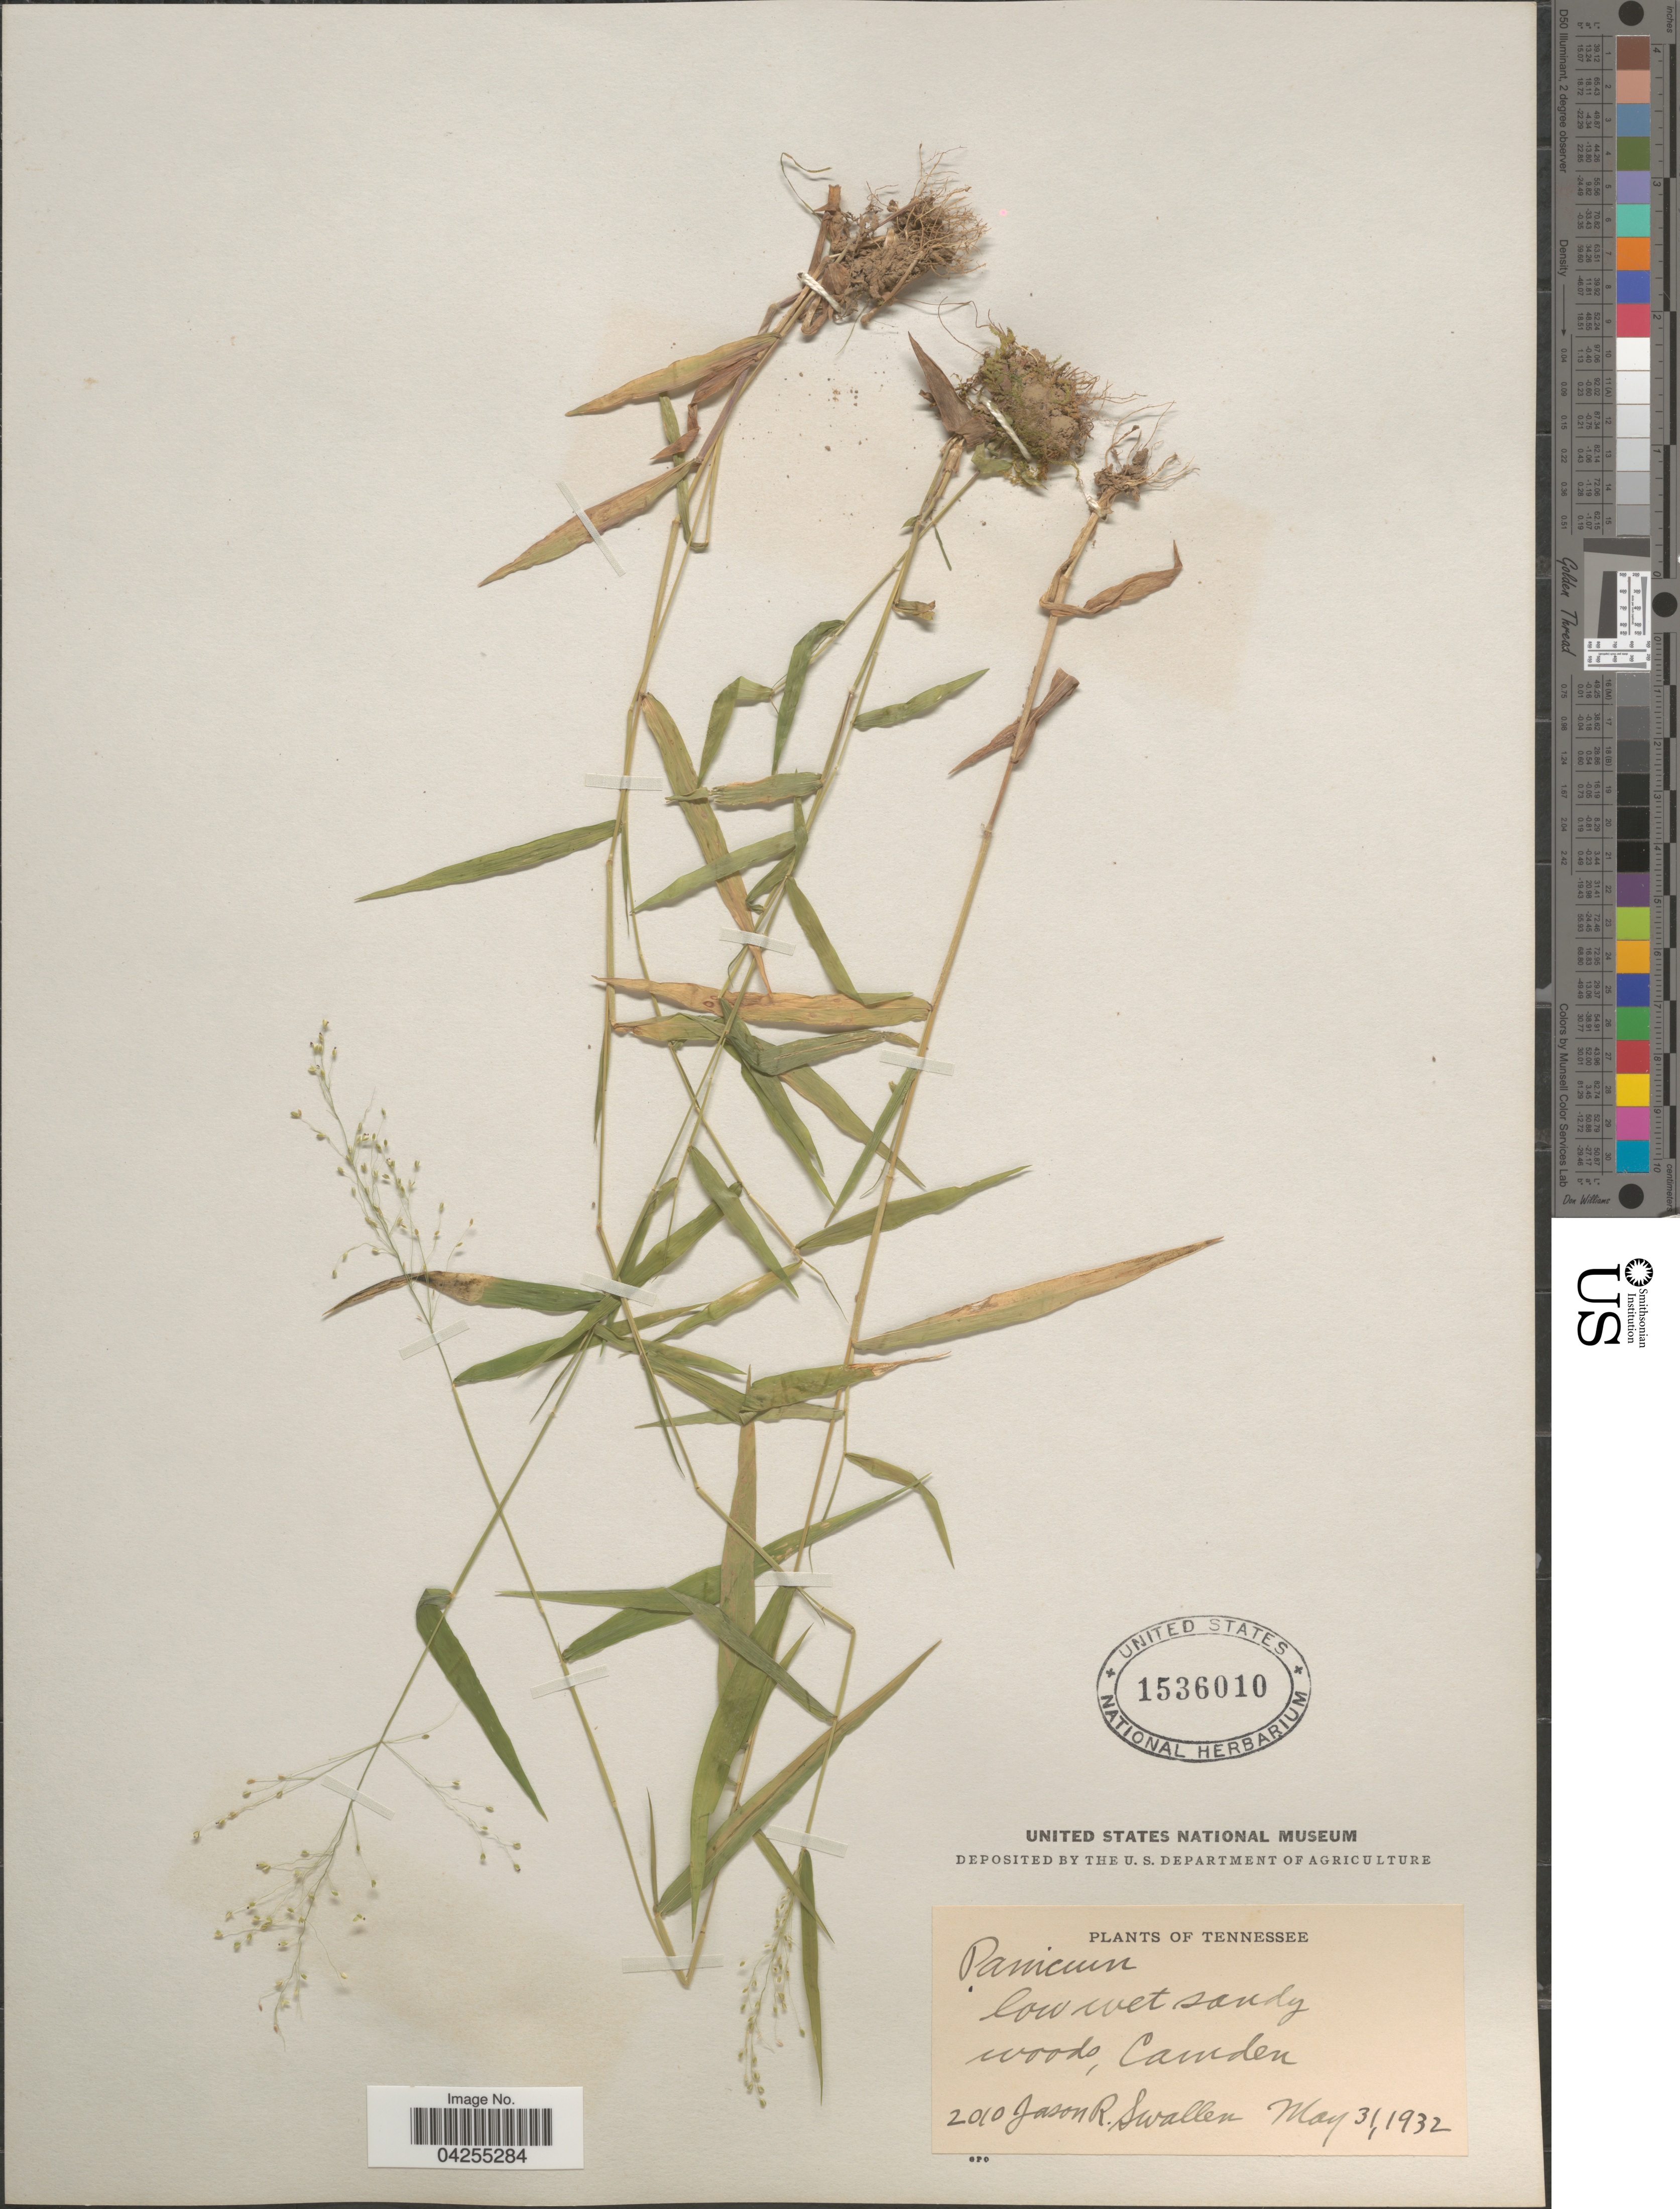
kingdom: Plantae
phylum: Tracheophyta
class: Liliopsida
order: Poales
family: Poaceae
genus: Dichanthelium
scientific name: Dichanthelium dichotomum var. dichotomum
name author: (L.) Gould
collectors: J. R. Swallen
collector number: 2010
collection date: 1932-05-31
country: United States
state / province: Tennessee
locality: Low wet sandy woods, Camden.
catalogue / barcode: US 1536010